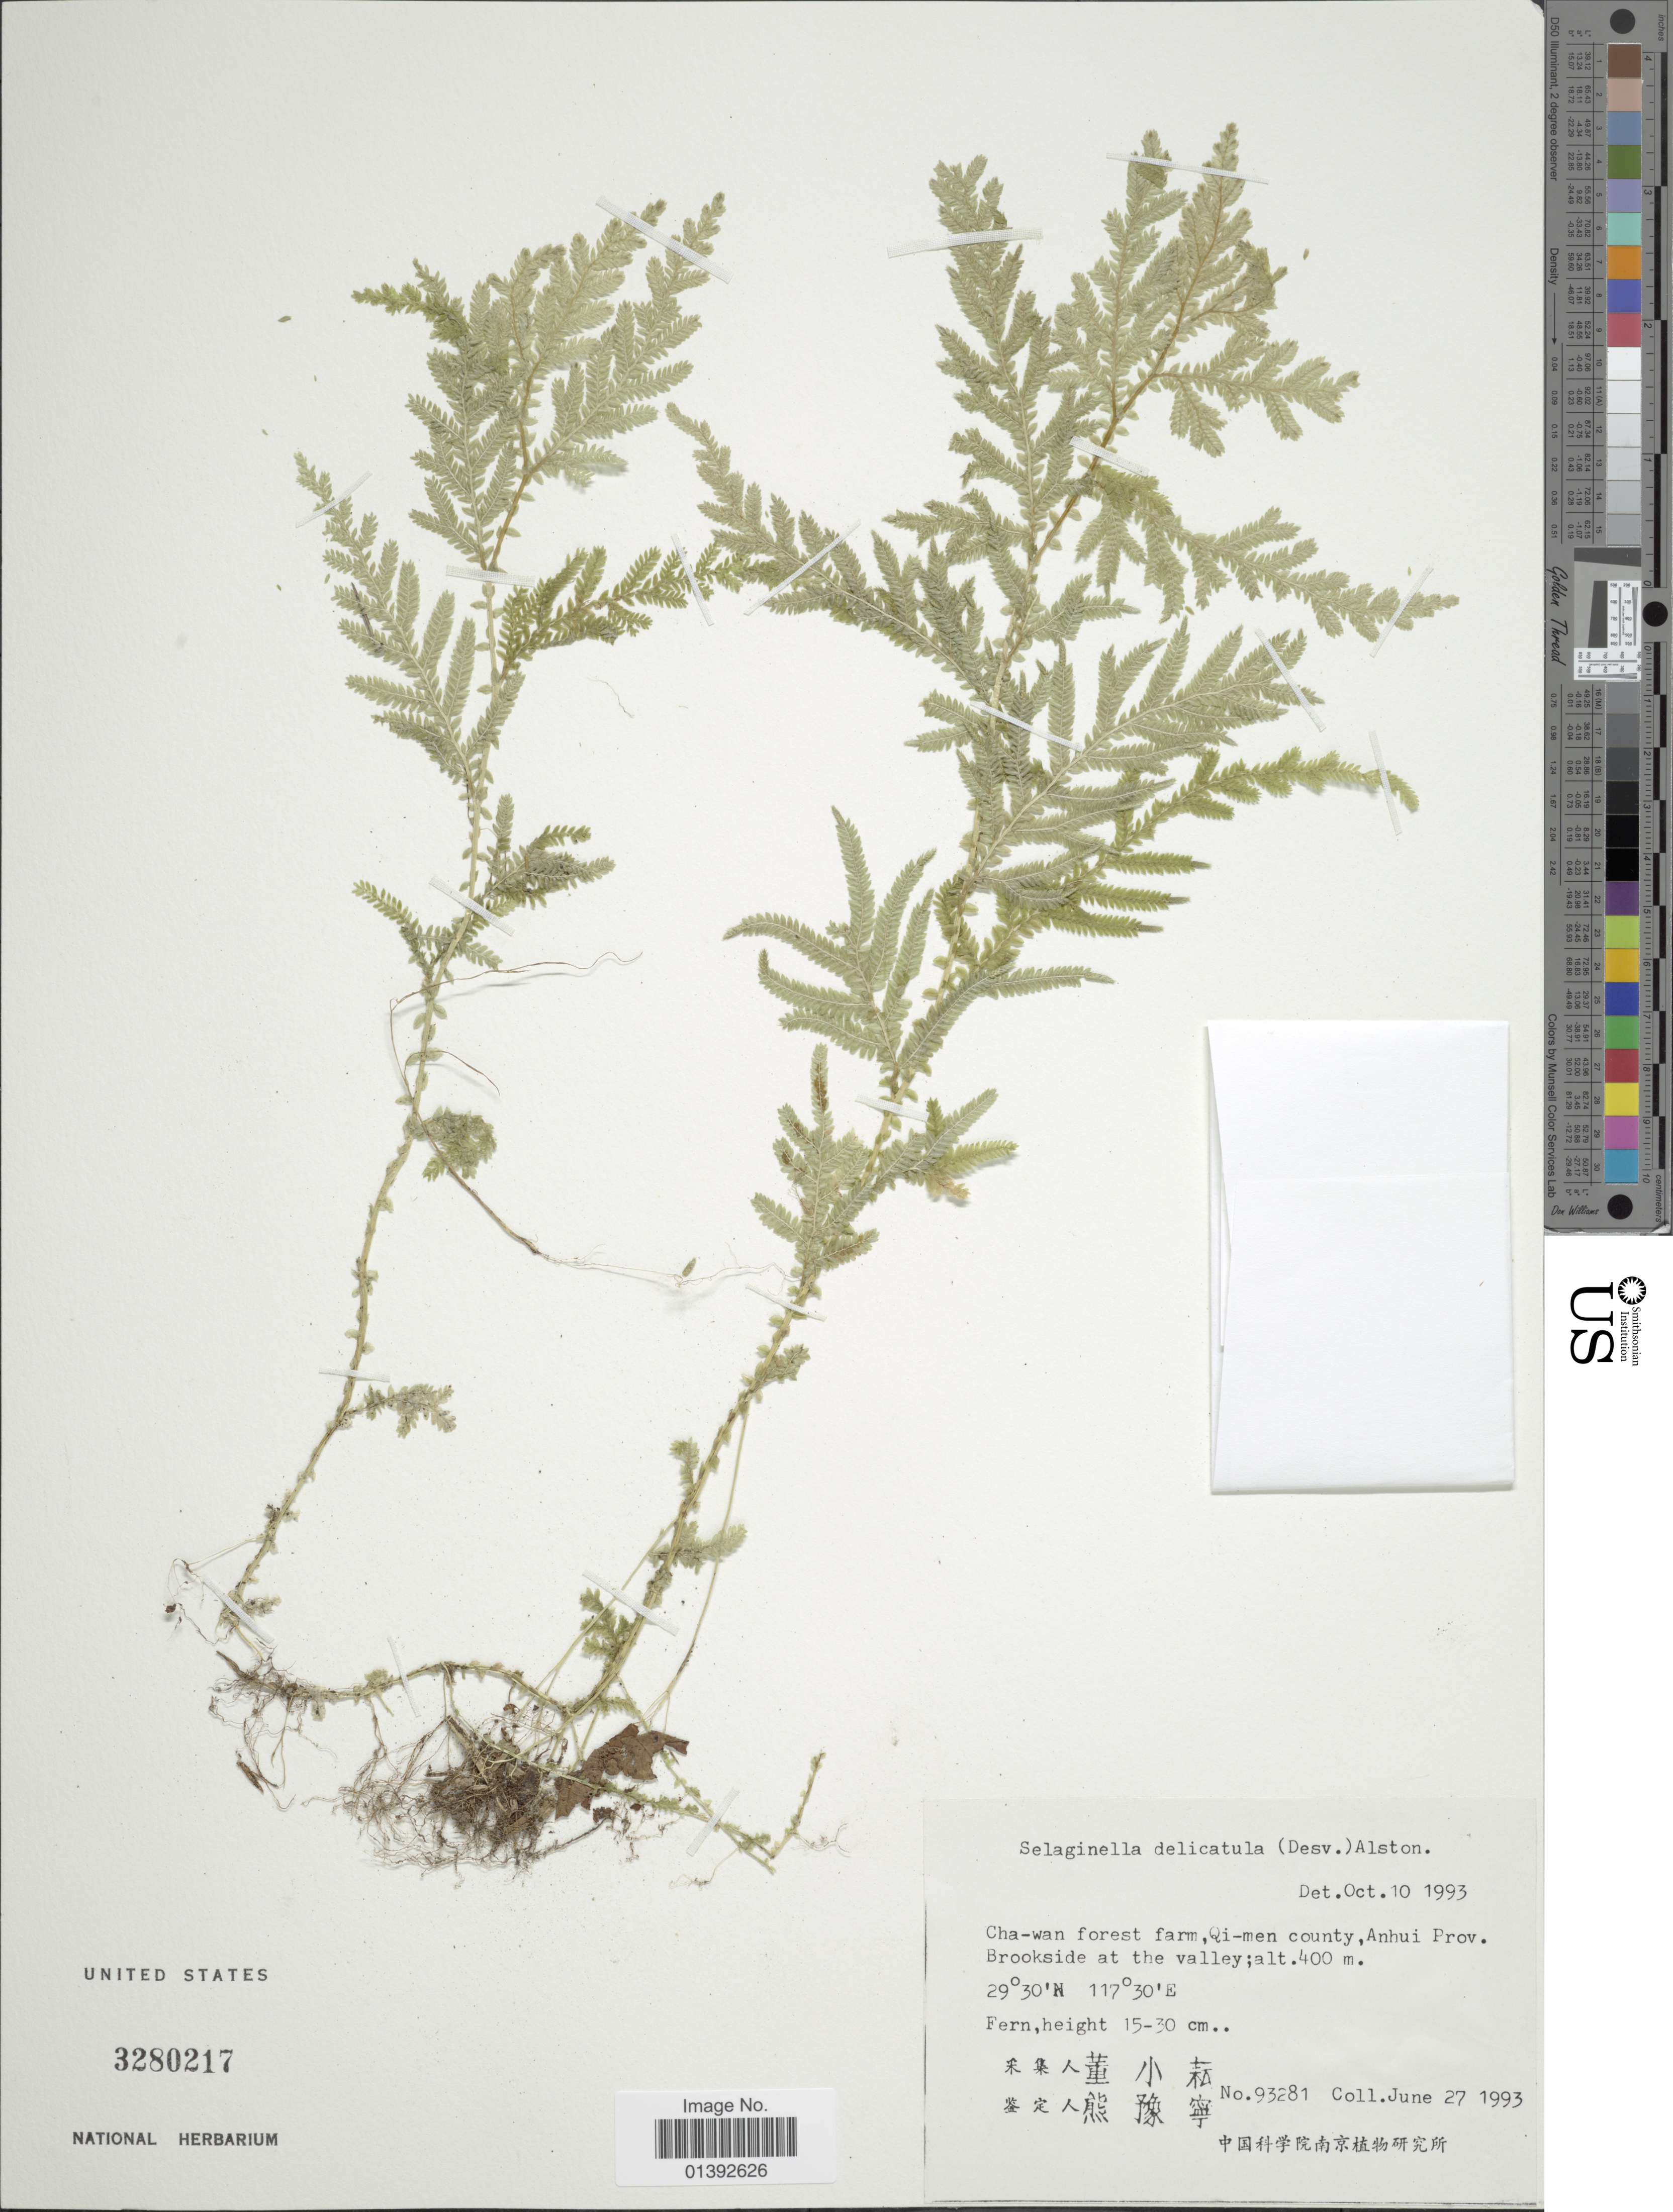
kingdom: Plantae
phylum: Tracheophyta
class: Lycopodiopsida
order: Selaginellales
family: Selaginellaceae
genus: Selaginella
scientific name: Selaginella delicatula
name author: (Desv.) Alston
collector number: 93281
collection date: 1993-06-27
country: China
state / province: Anhui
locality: Cha-wan forest farm, Qi-men county, Anhui Prov. Brookside at the village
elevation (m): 400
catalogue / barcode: US 3280217